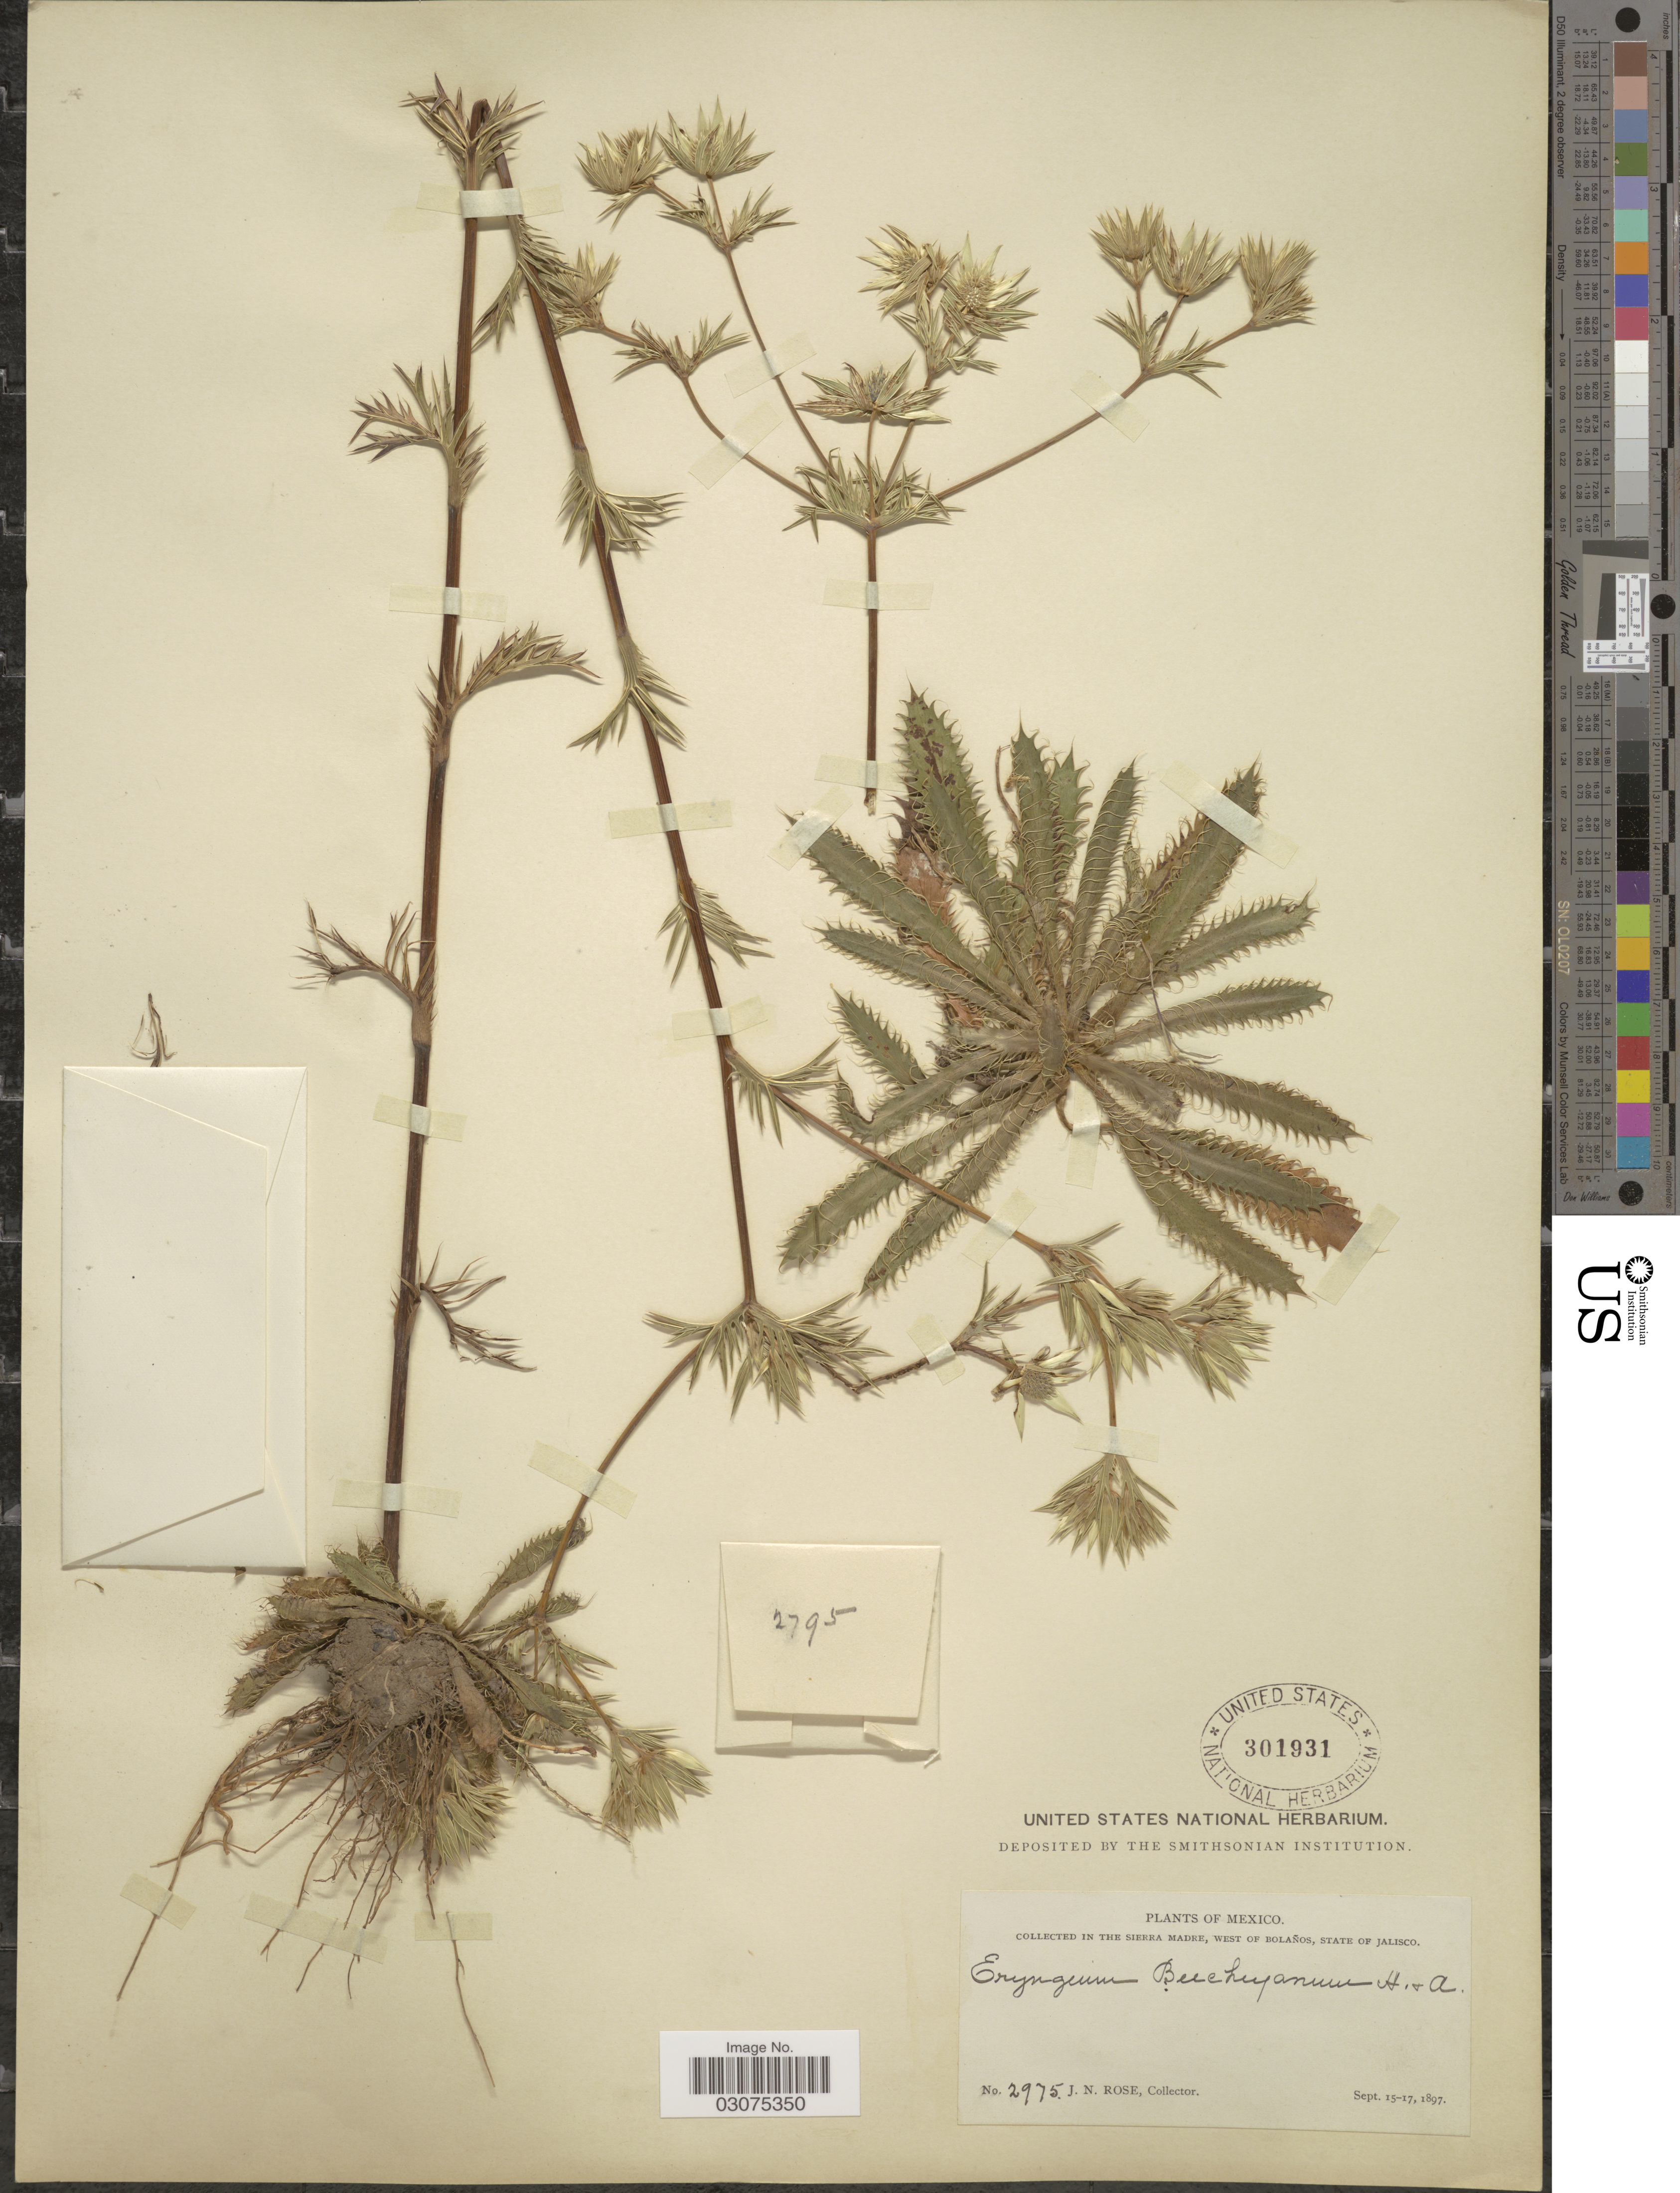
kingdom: Plantae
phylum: Tracheophyta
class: Magnoliopsida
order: Apiales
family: Apiaceae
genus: Eryngium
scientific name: Eryngium beecheyanum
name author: Hook. f. & Arn.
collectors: J. N. Rose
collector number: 2975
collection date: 1897-09-15/1897-09-17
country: Mexico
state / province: Jalisco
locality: In the Sierra Madre, west of Bolaños.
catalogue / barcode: US 301931